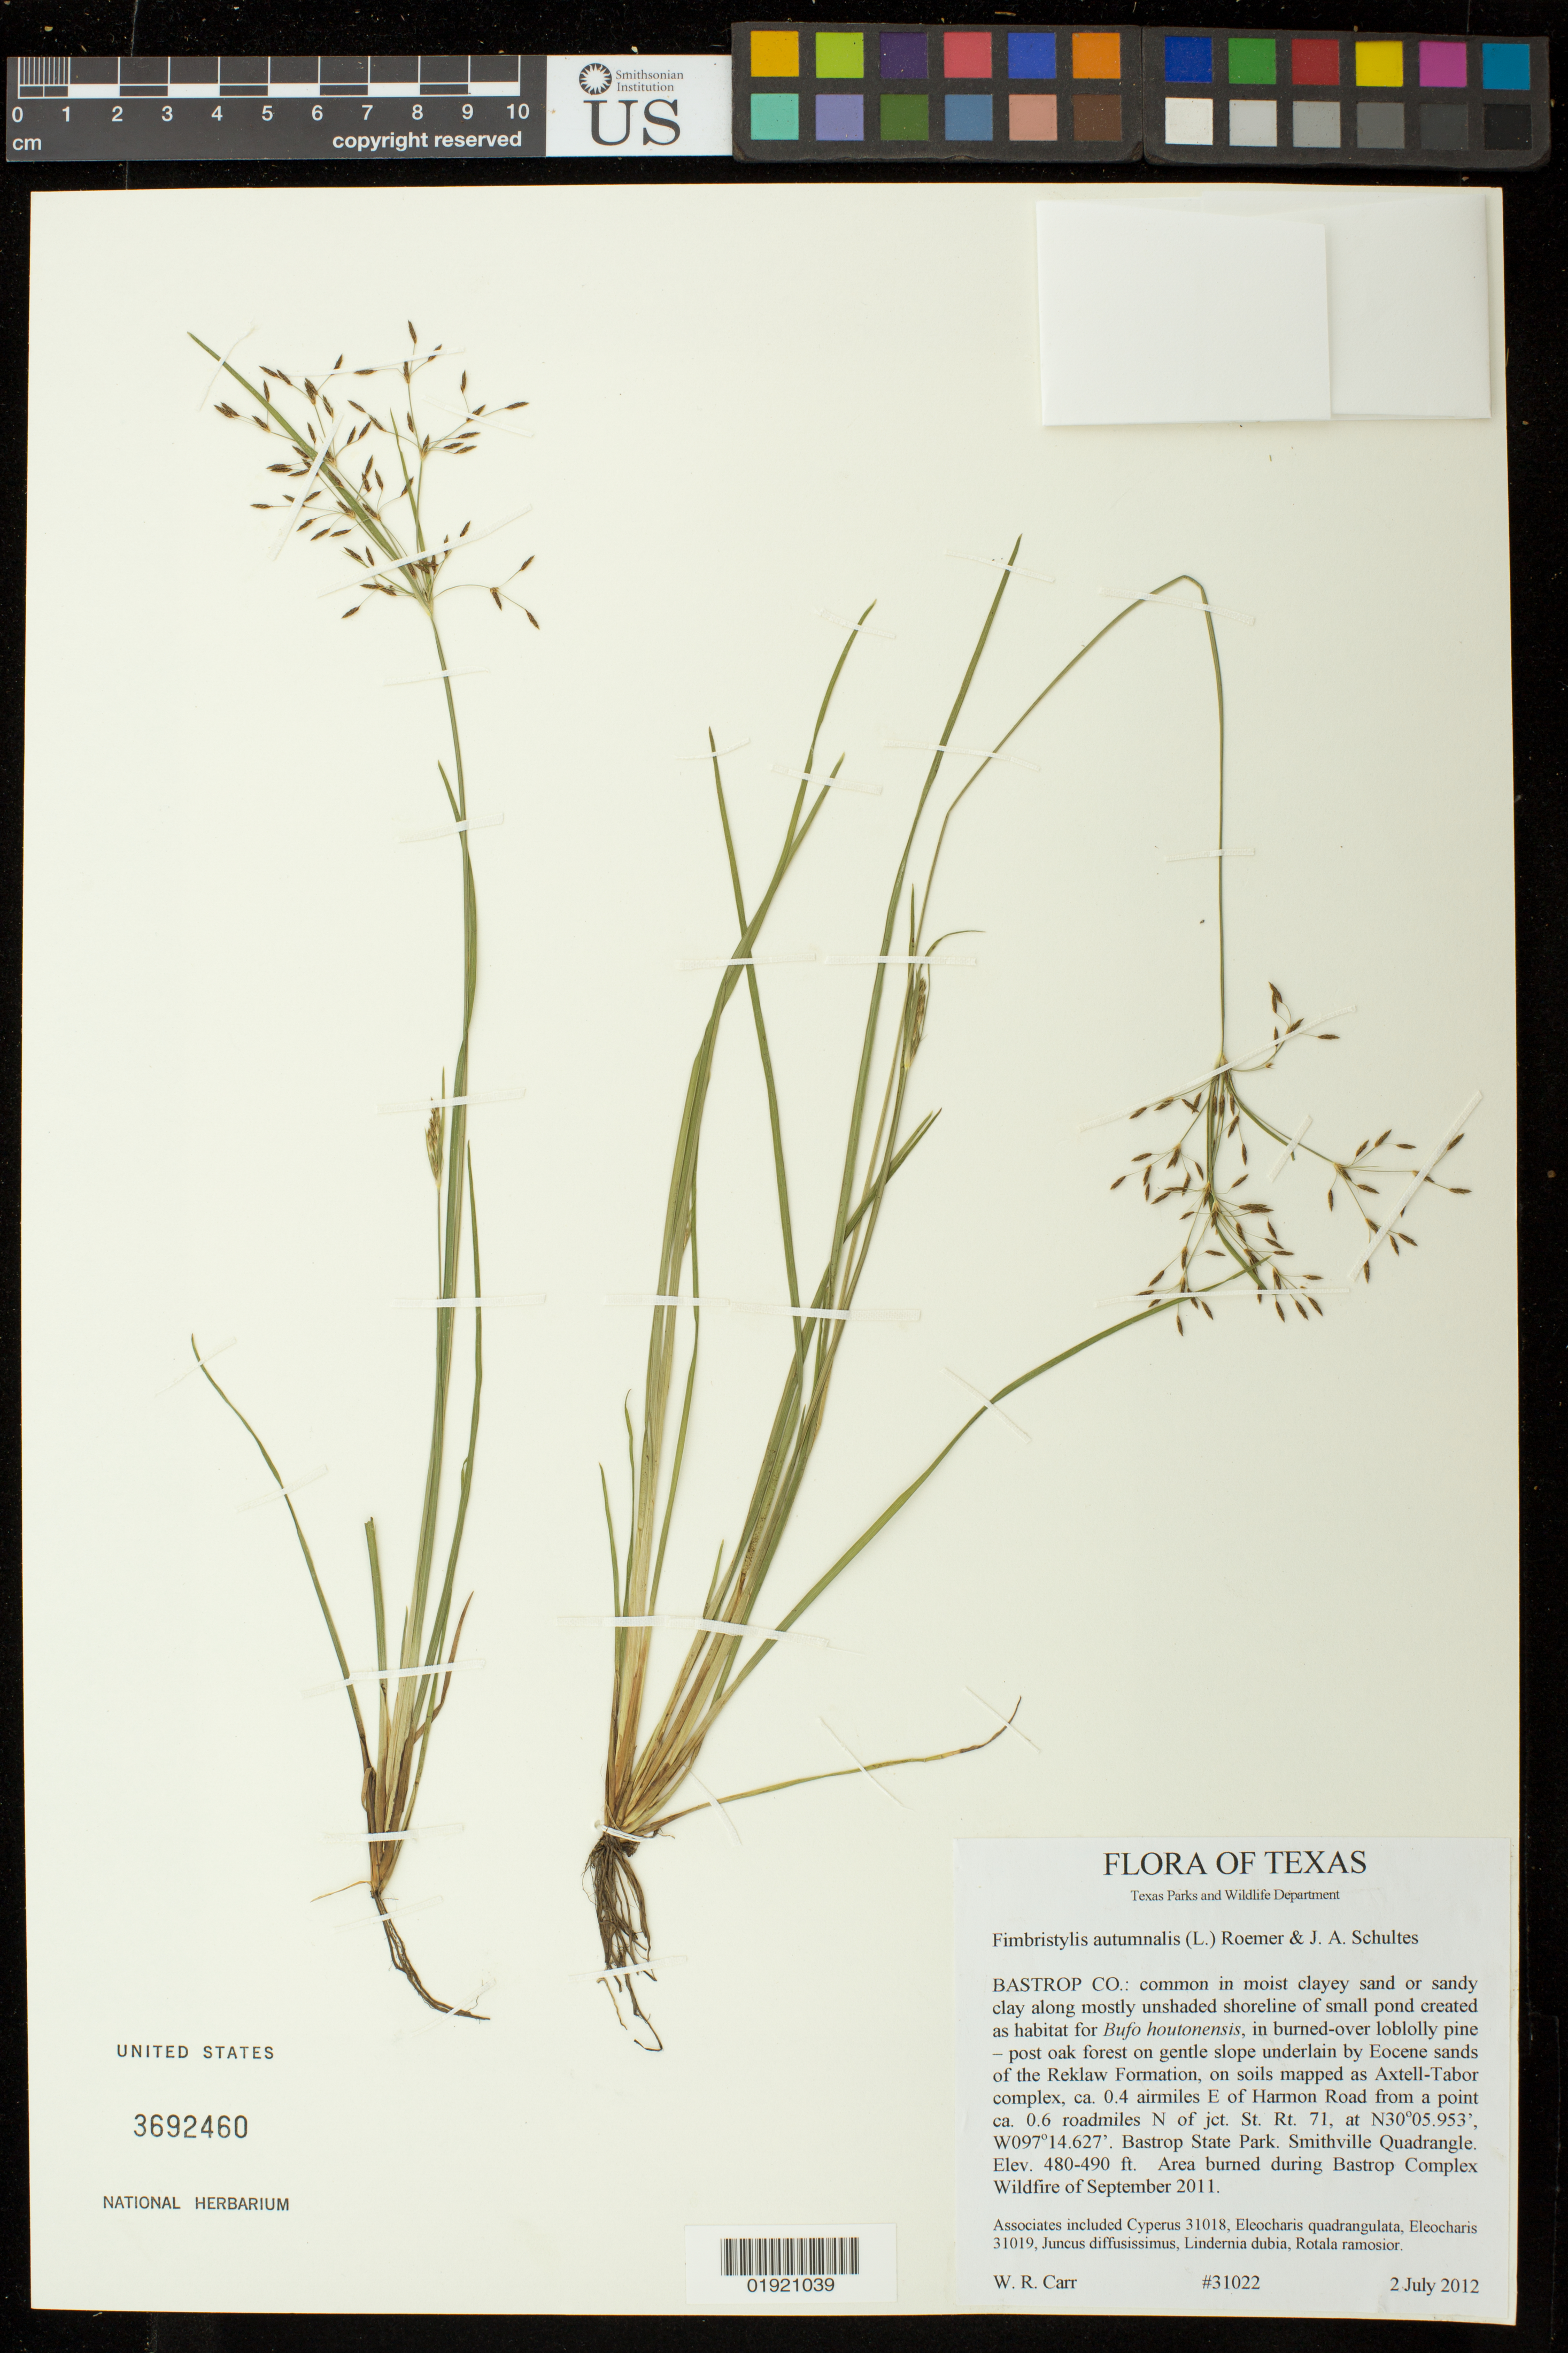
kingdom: Plantae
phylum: Tracheophyta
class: Liliopsida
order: Poales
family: Cyperaceae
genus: Fimbristylis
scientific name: Fimbristylis autumnalis (L.) Roem. & Schult.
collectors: W. Carr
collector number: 31022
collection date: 2012-07-02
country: United States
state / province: Texas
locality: Bastrop Co.: ca. 0.4 airmiles E of Harmon Road from a point ca. 0.6 roadmiles N of jct. St. Rt. 71, Bastrop State Park. Smithville NW Quadrangle. Area burned during Bastrop Complex Wildfire of September 2011.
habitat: Common in moist clayey sand or sandy clay along mostly unshaded shoreline of small pond created as habitat for Bufo Houtonensis, in burned-over loblolly pine - post oak forest on gentle slope underlain by Eocene sands of the Reklaw Formation, on soils mapped as Axtell-Tabor complex.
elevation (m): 146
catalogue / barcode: US 3692460